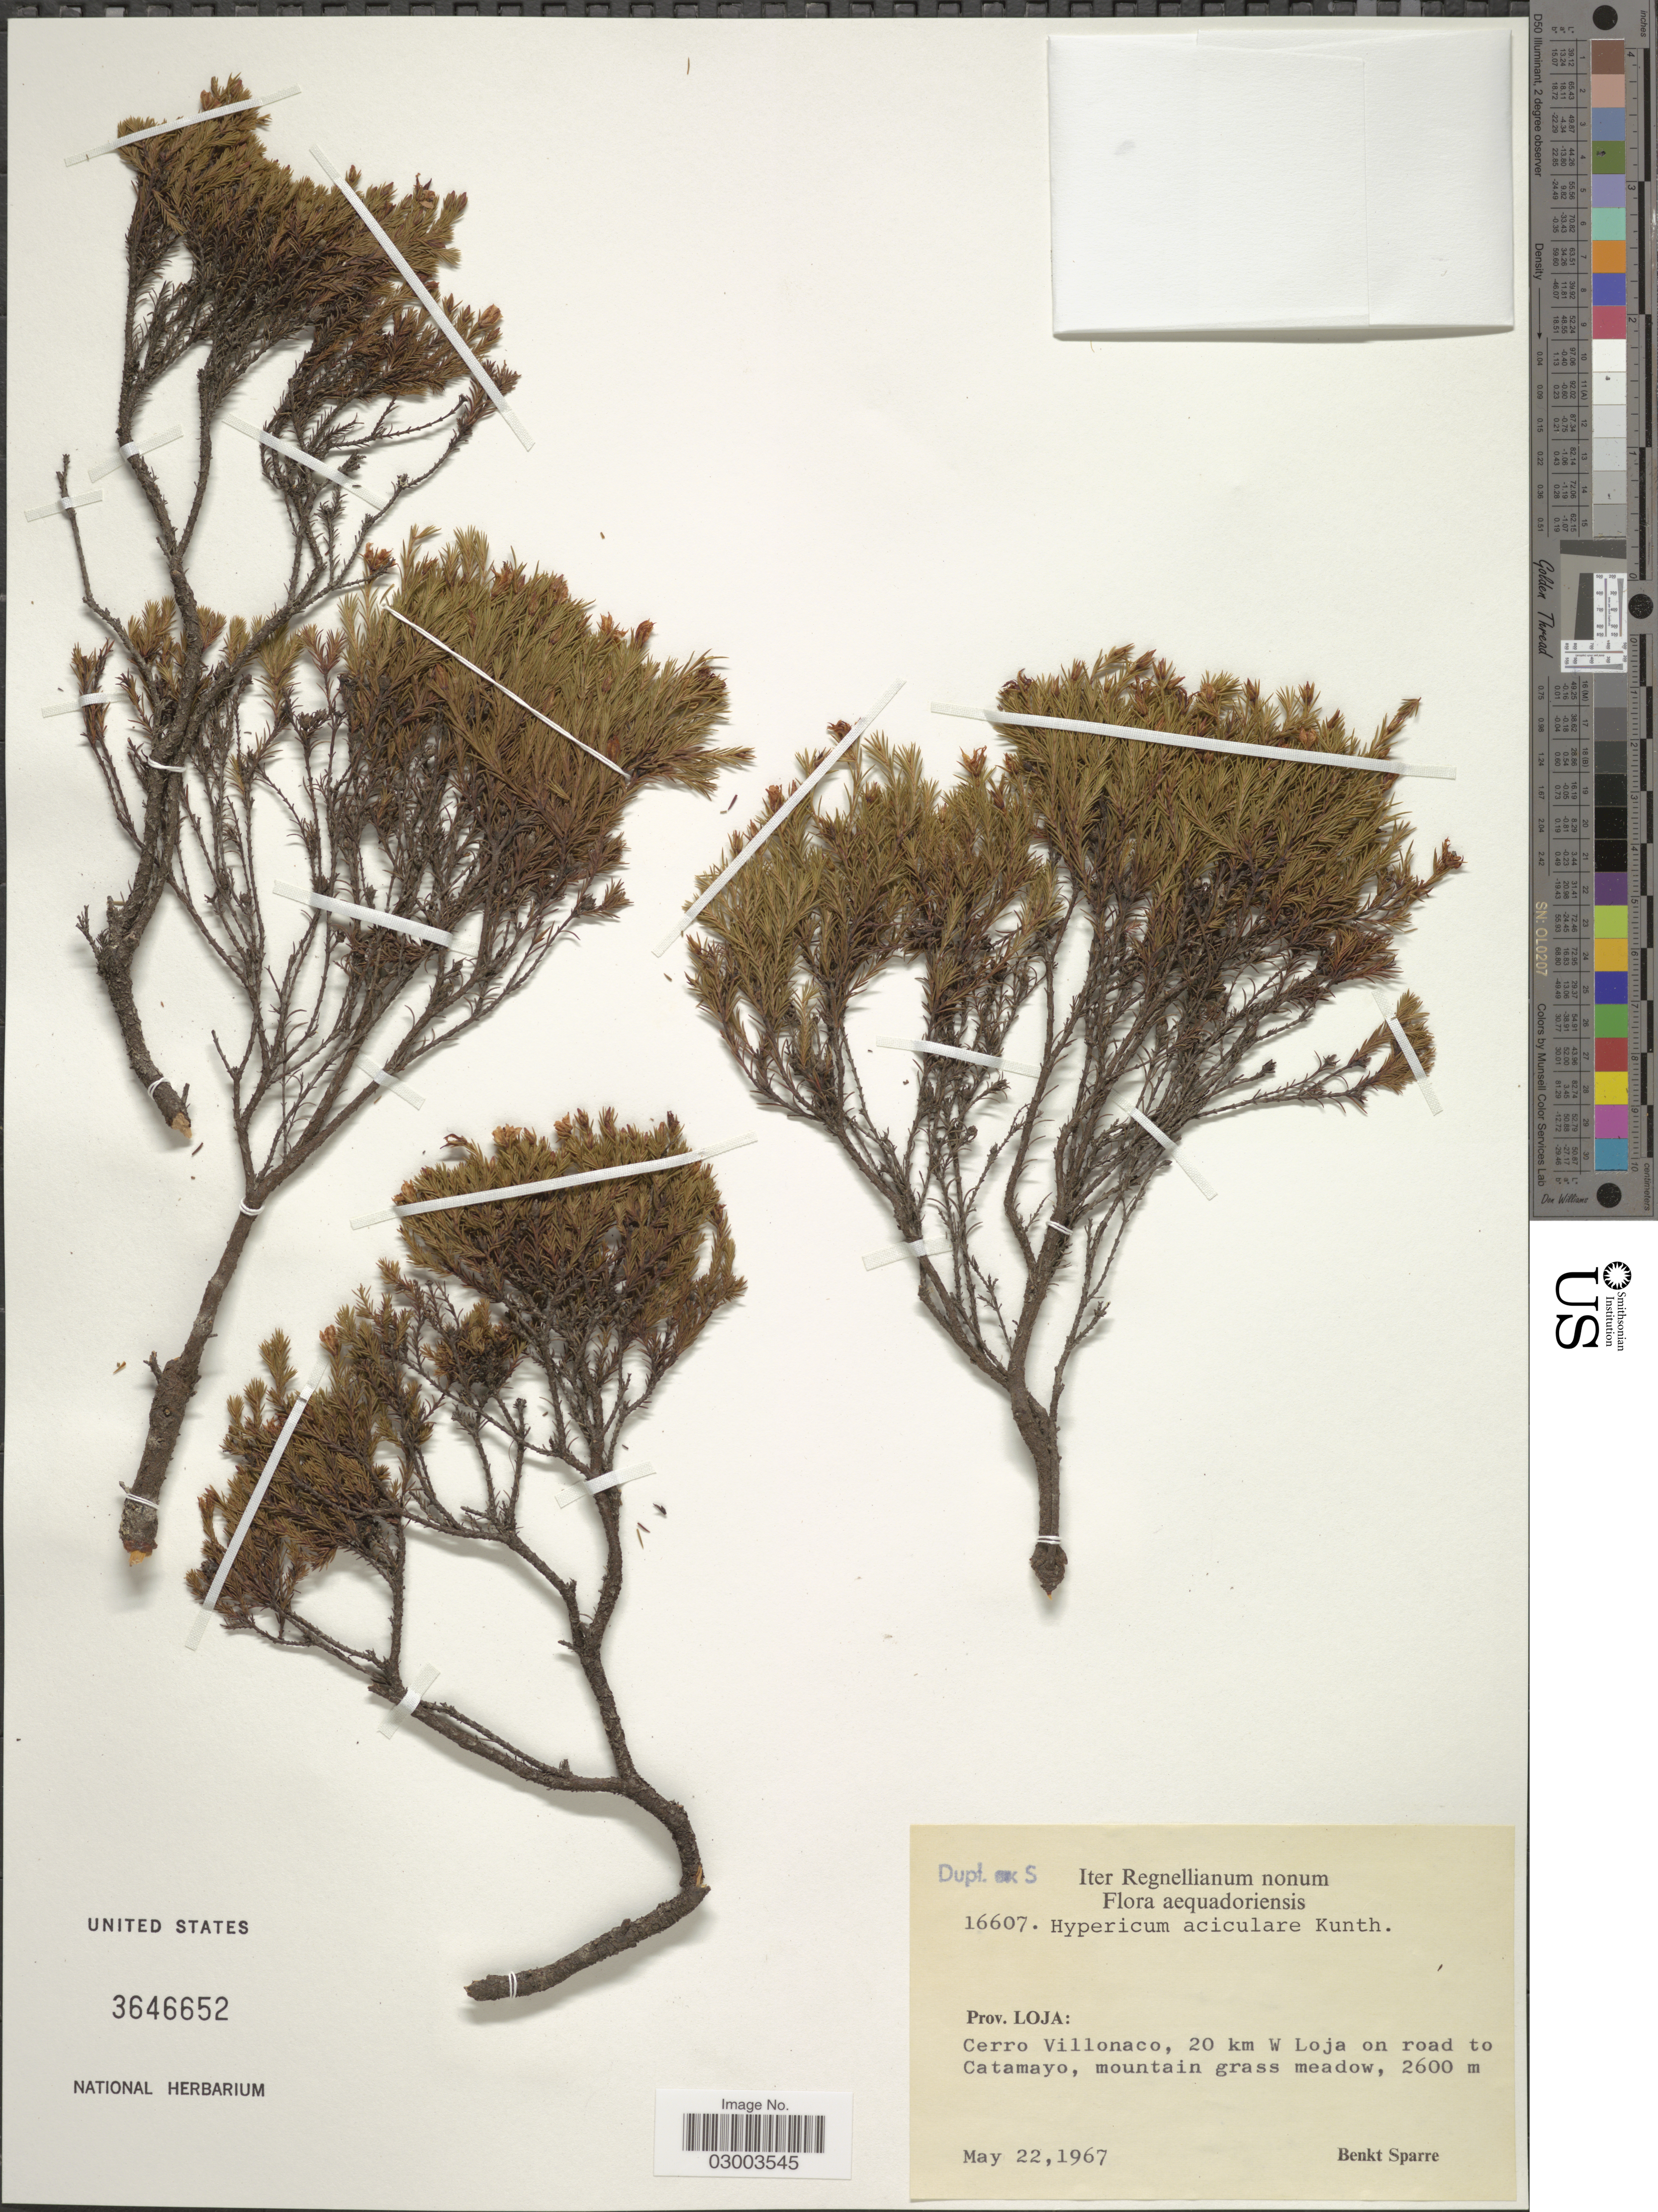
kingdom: Plantae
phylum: Tracheophyta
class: Magnoliopsida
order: Malpighiales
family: Hypericaceae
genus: Hypericum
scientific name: Hypericum aciculare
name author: Kunth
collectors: B. Sparre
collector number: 16607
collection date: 1967-05-22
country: Ecuador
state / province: Loja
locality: Cerro Villonaco, 20 km W Loja on road to Catamayo, mountain grass meadow.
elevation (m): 2600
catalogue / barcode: US 3646652